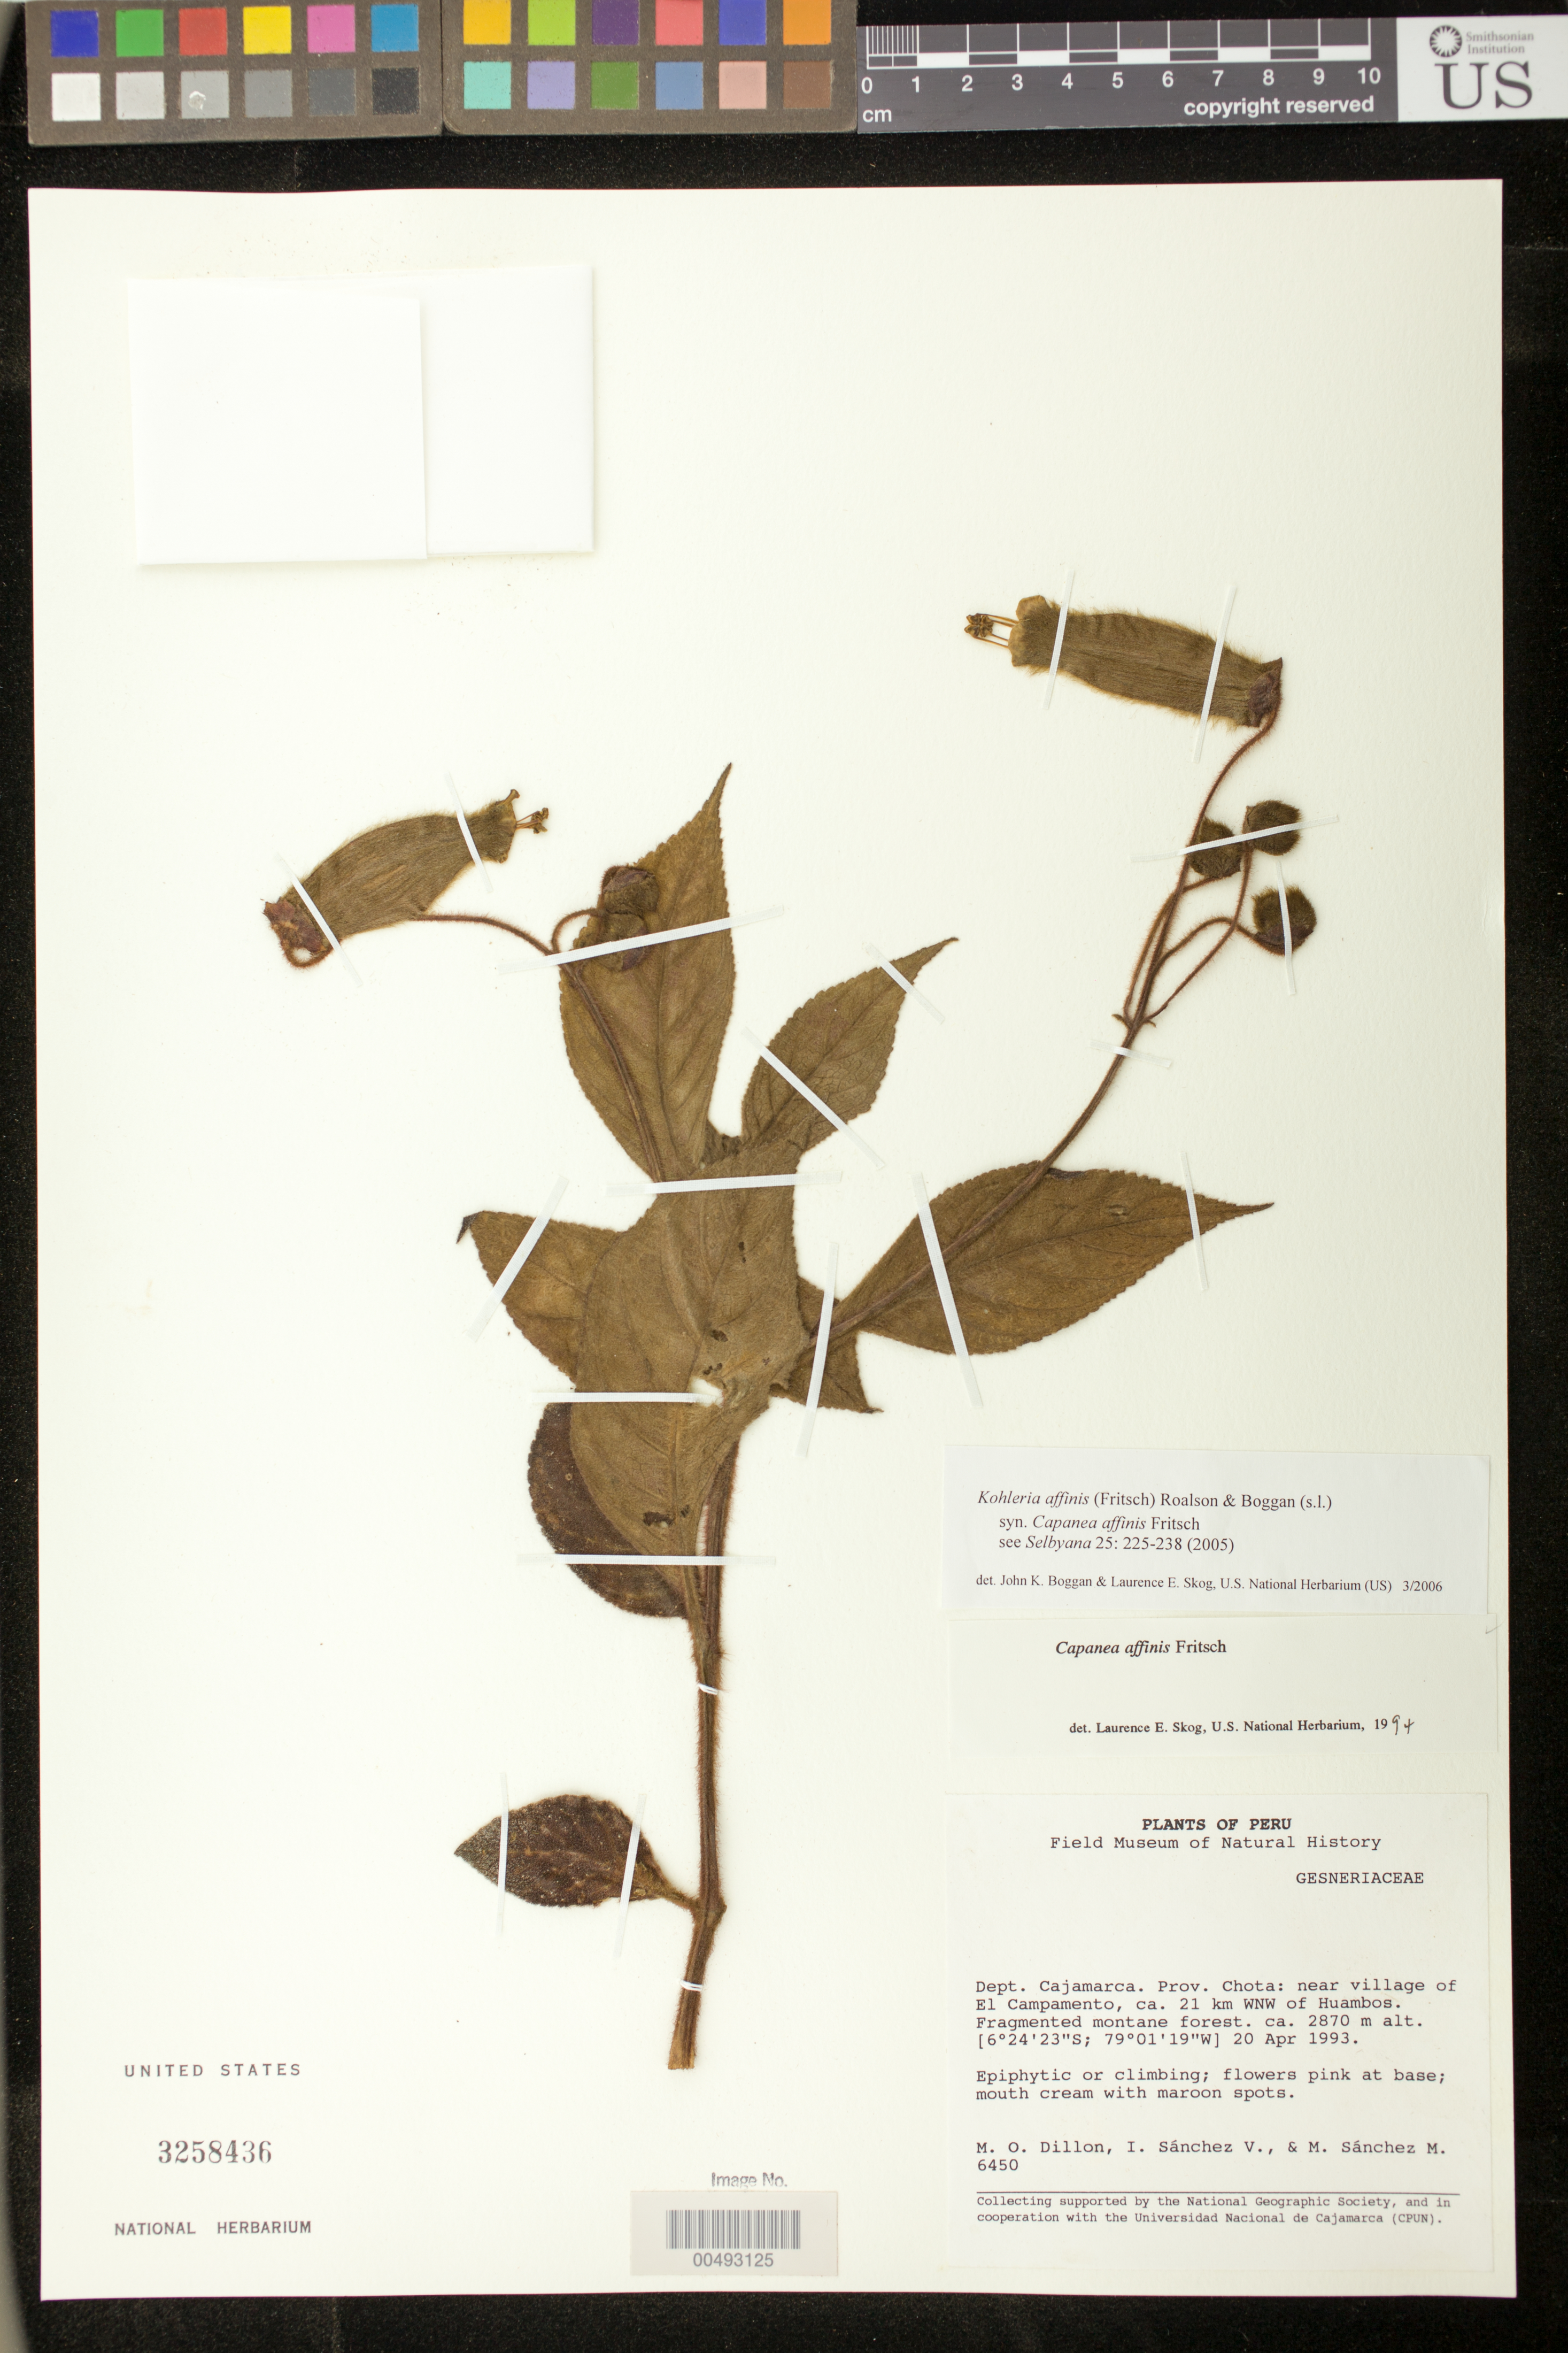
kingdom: Plantae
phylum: Tracheophyta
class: Magnoliopsida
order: Lamiales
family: Gesneriaceae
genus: Kohleria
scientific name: Kohleria affinis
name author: (Fritsch) Roalson & Boggan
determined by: Boggan, J. K.; Skog, L. E.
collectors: M. O. Dillon, I. M. Sánchez Vega & M. Sanchez-M.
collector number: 6450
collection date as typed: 20 Apr 1993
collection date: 1993-04-20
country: Peru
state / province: Cajamarca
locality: Chota, El Campamento, WNW of Huambos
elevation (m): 2870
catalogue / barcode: US 3258436